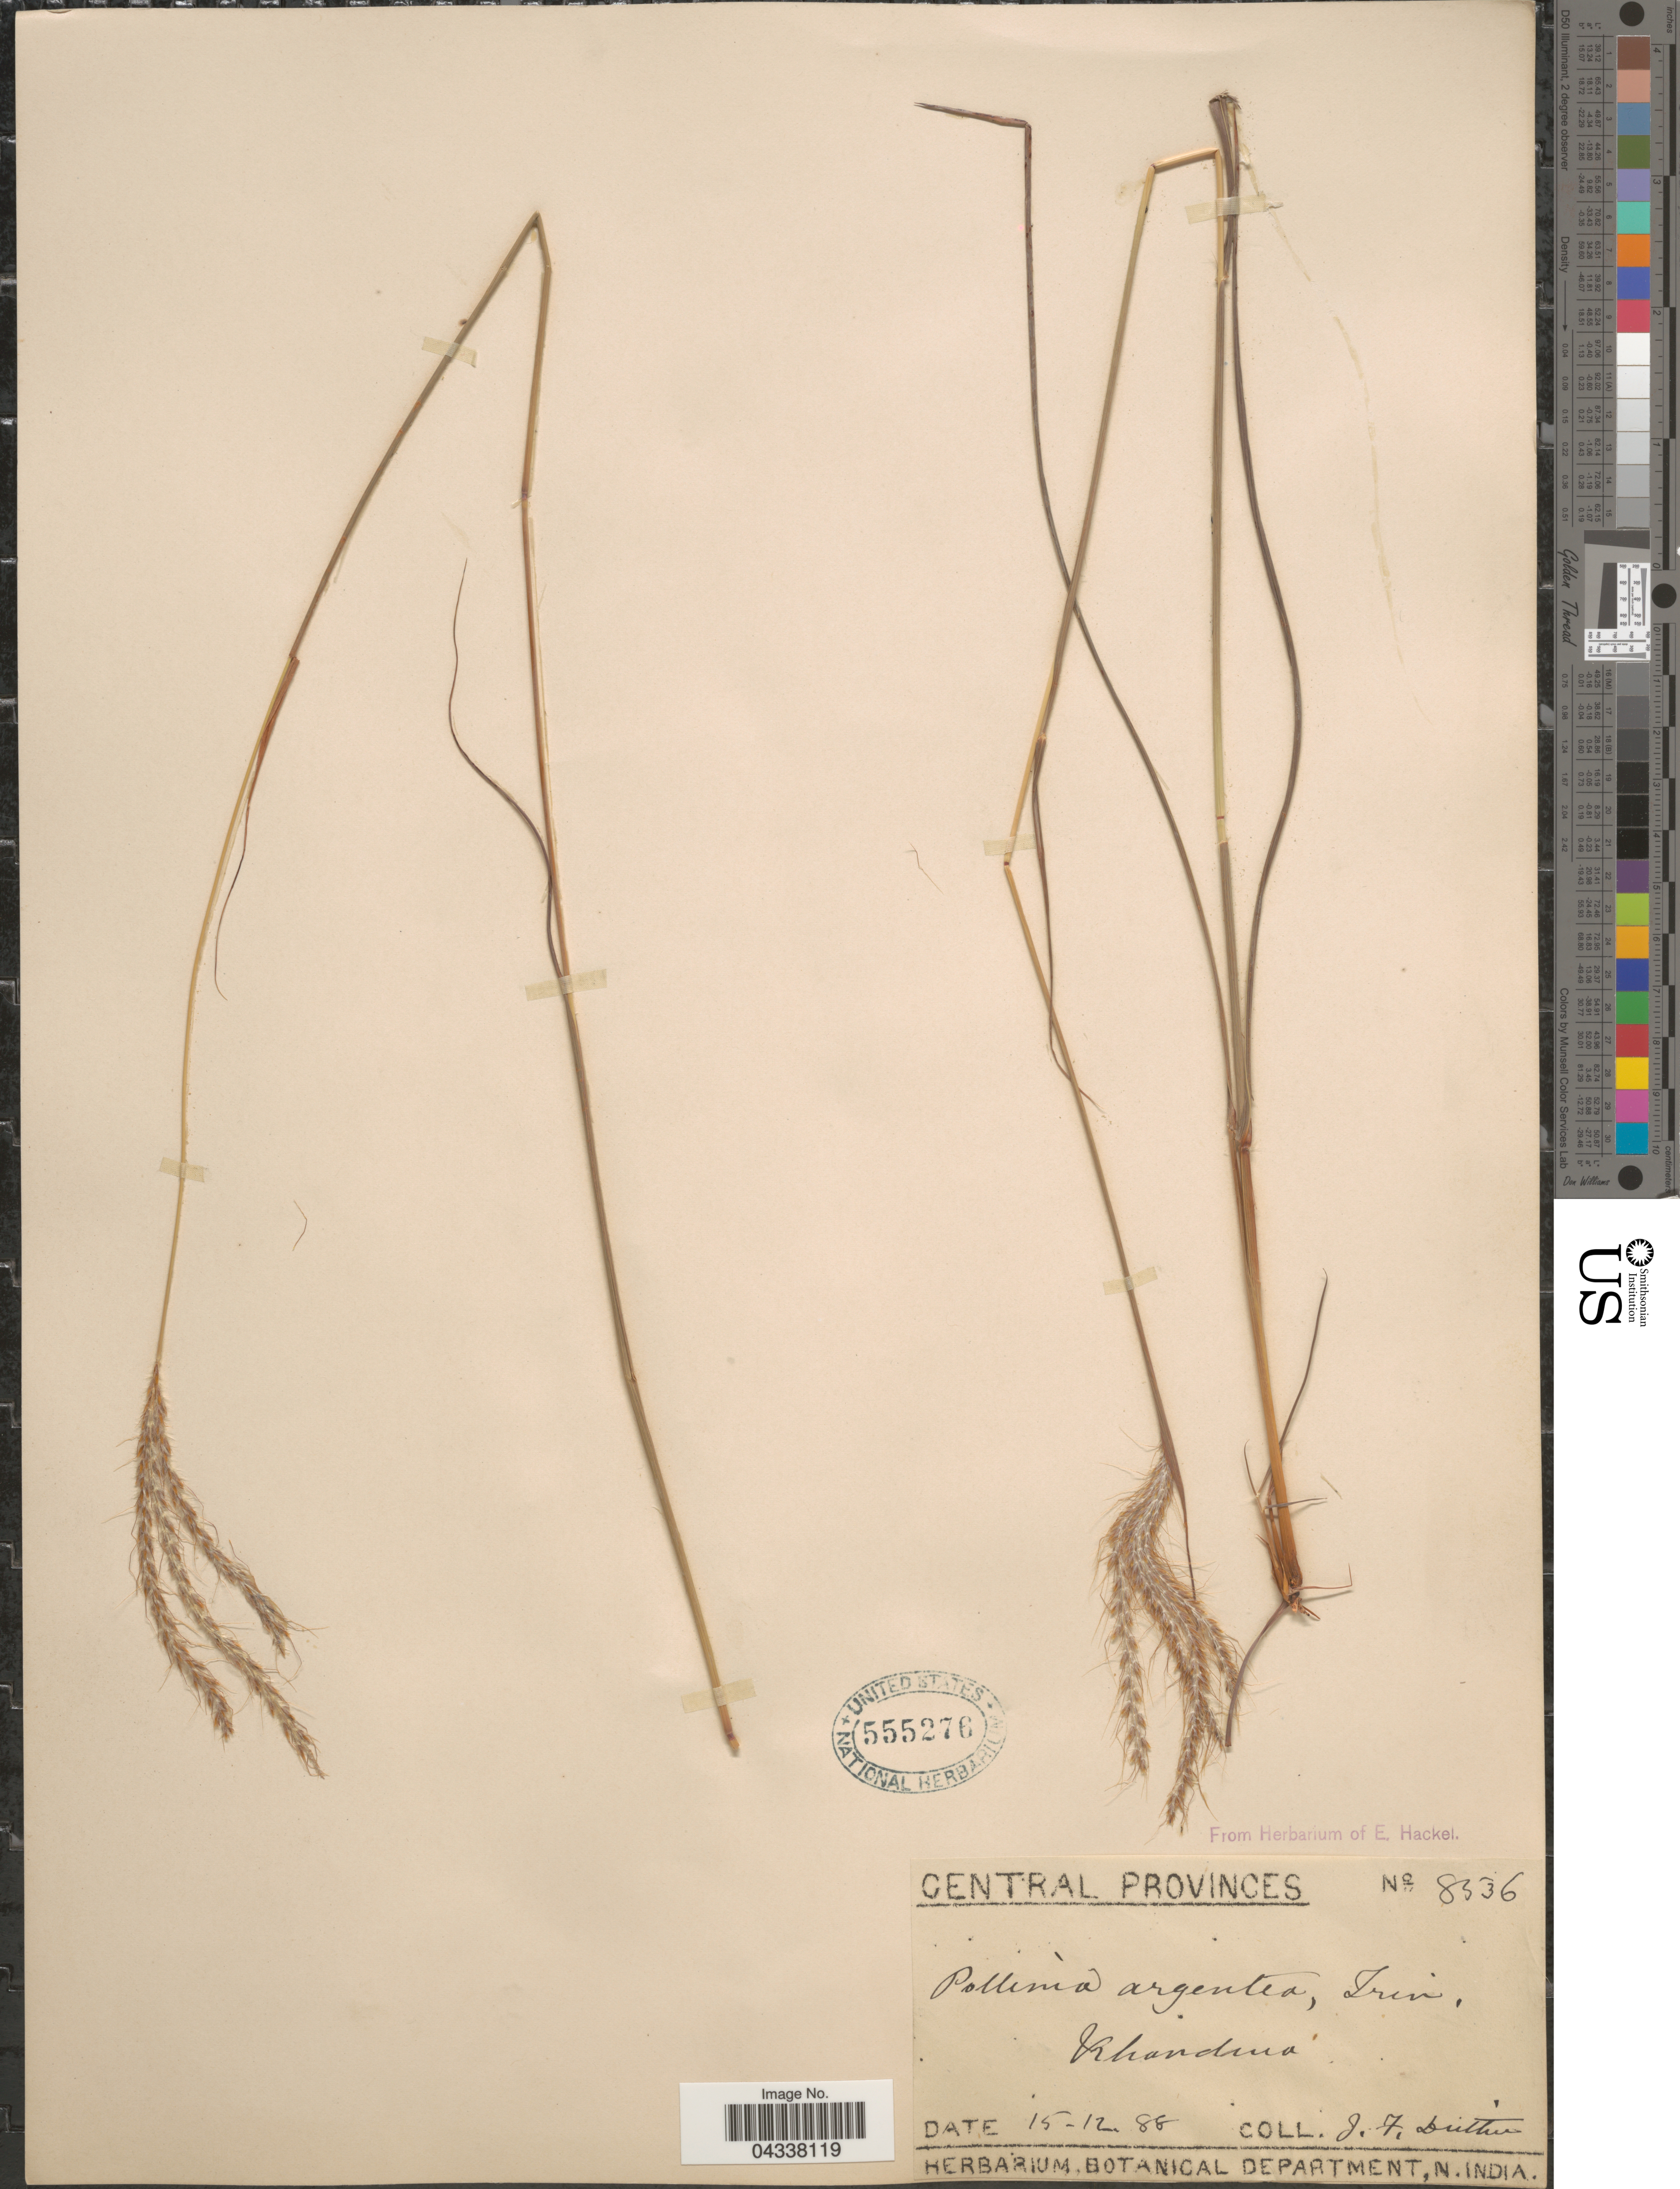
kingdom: Plantae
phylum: Tracheophyta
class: Liliopsida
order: Poales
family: Poaceae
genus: Pseudopogonatherum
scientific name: Pseudopogonatherum trispicatum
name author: (Schult.) Ohwi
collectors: J. F. Duthie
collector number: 8536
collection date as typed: Transcribed d/m/y: 15/12/88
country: India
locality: Central Provinces. Khandwa.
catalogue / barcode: US 555276